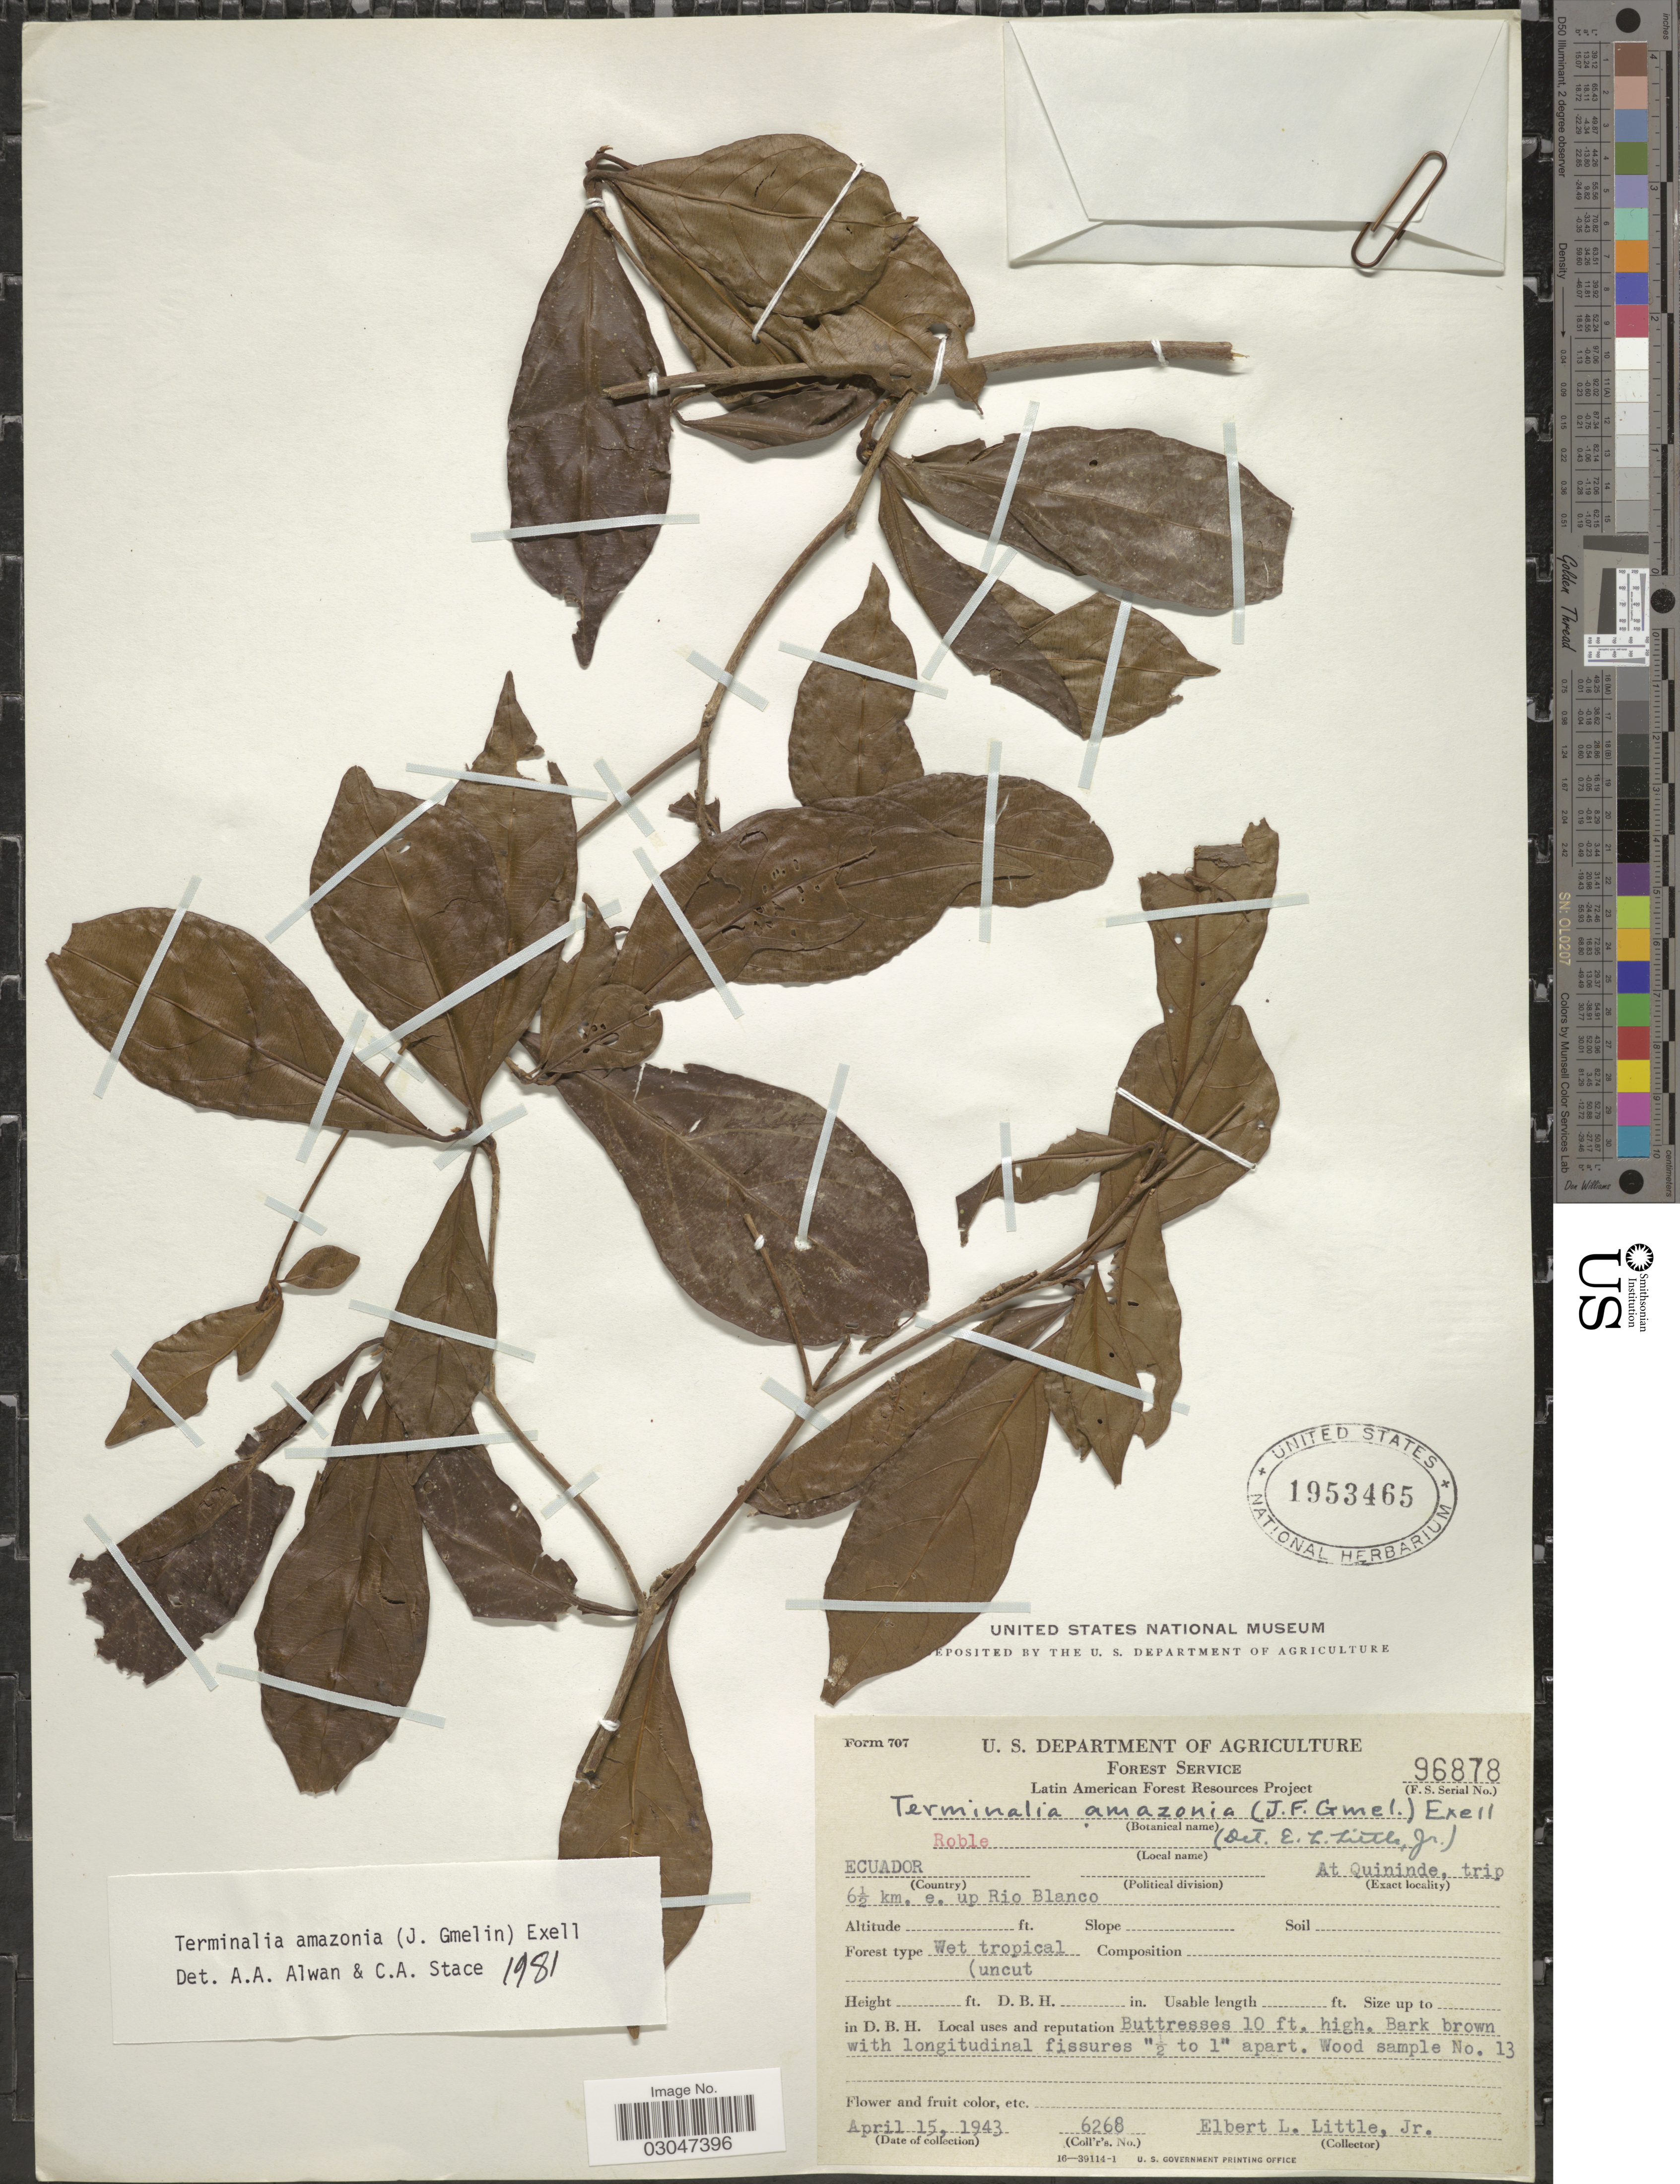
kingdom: Plantae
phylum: Tracheophyta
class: Magnoliopsida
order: Myrtales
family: Combretaceae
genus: Terminalia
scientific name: Terminalia amazonia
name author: (J.F. Gmel.) Exell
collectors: E. L. Little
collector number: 6268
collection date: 1943-04-15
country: Ecuador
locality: At Quininde, trip 6½ km. e. up Rio Blanco.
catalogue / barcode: US 1953465